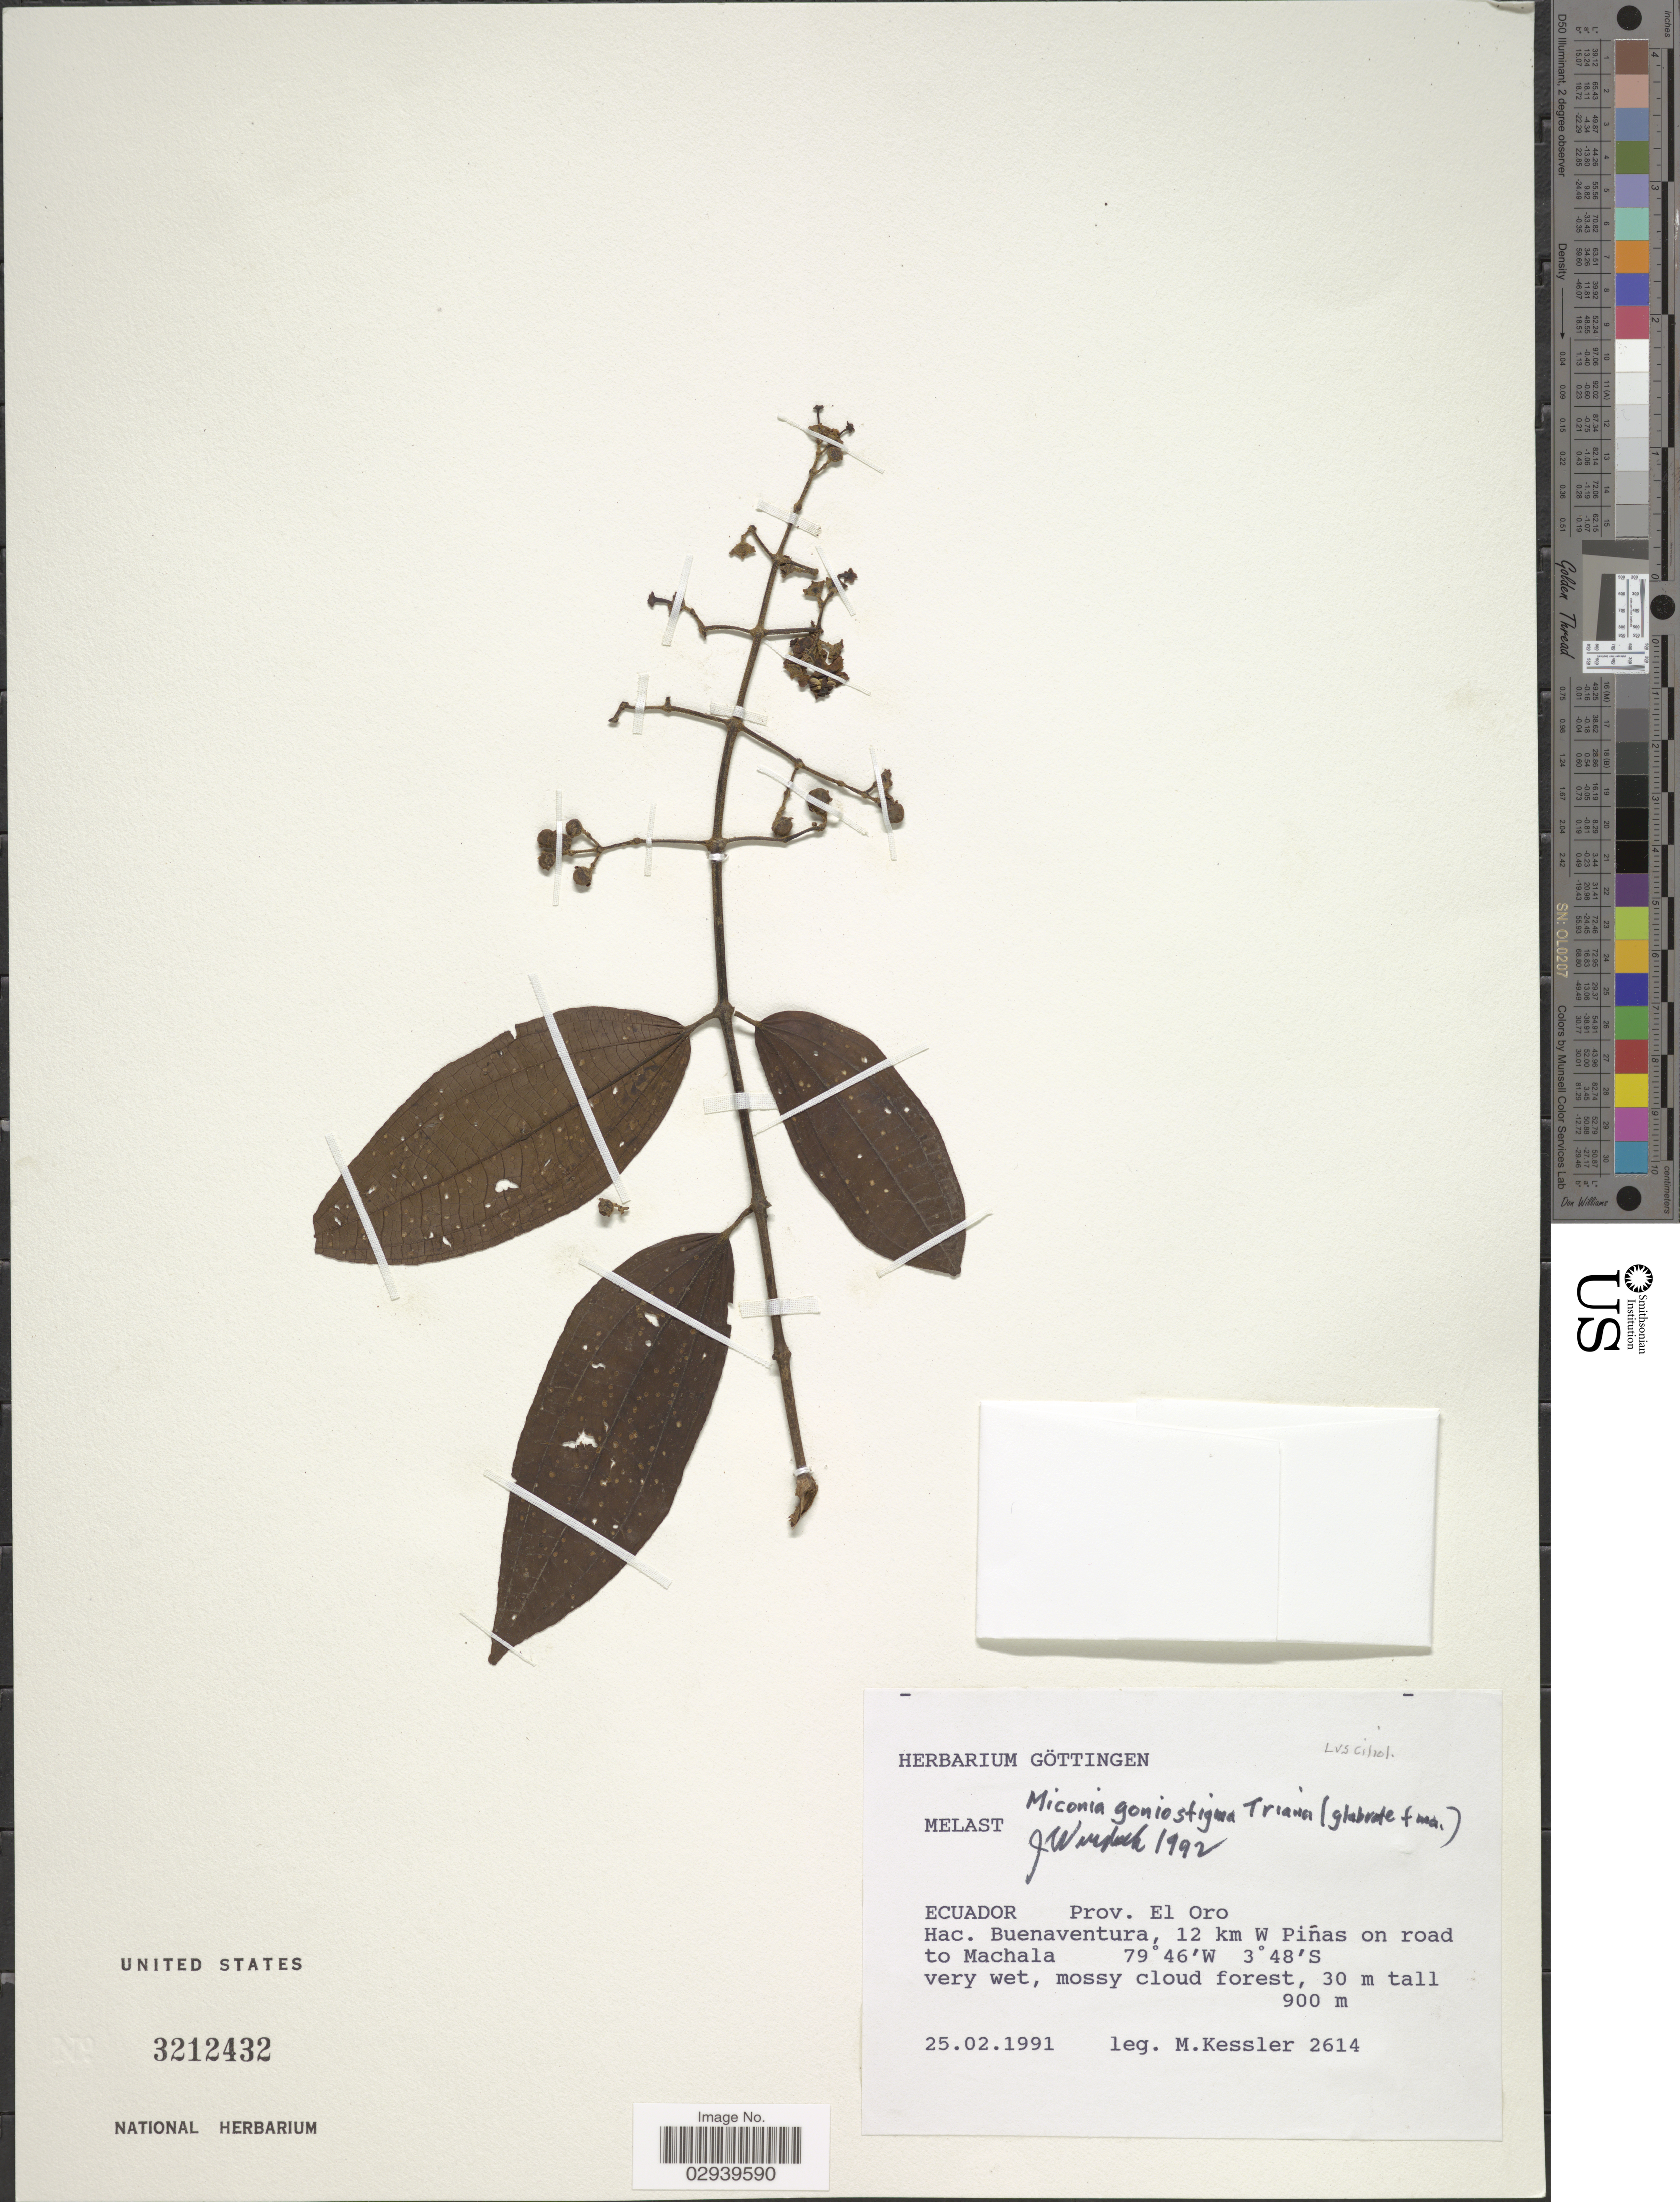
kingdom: Plantae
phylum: Tracheophyta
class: Magnoliopsida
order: Myrtales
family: Melastomataceae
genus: Miconia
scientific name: Miconia goniostigma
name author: Triana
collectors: M. Kessler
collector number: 2614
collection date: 1991-02-25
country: Ecuador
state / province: El Oro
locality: Hac. Buenaventura, 12 km W Piñas on road to Machala.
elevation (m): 900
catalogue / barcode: US 3212432